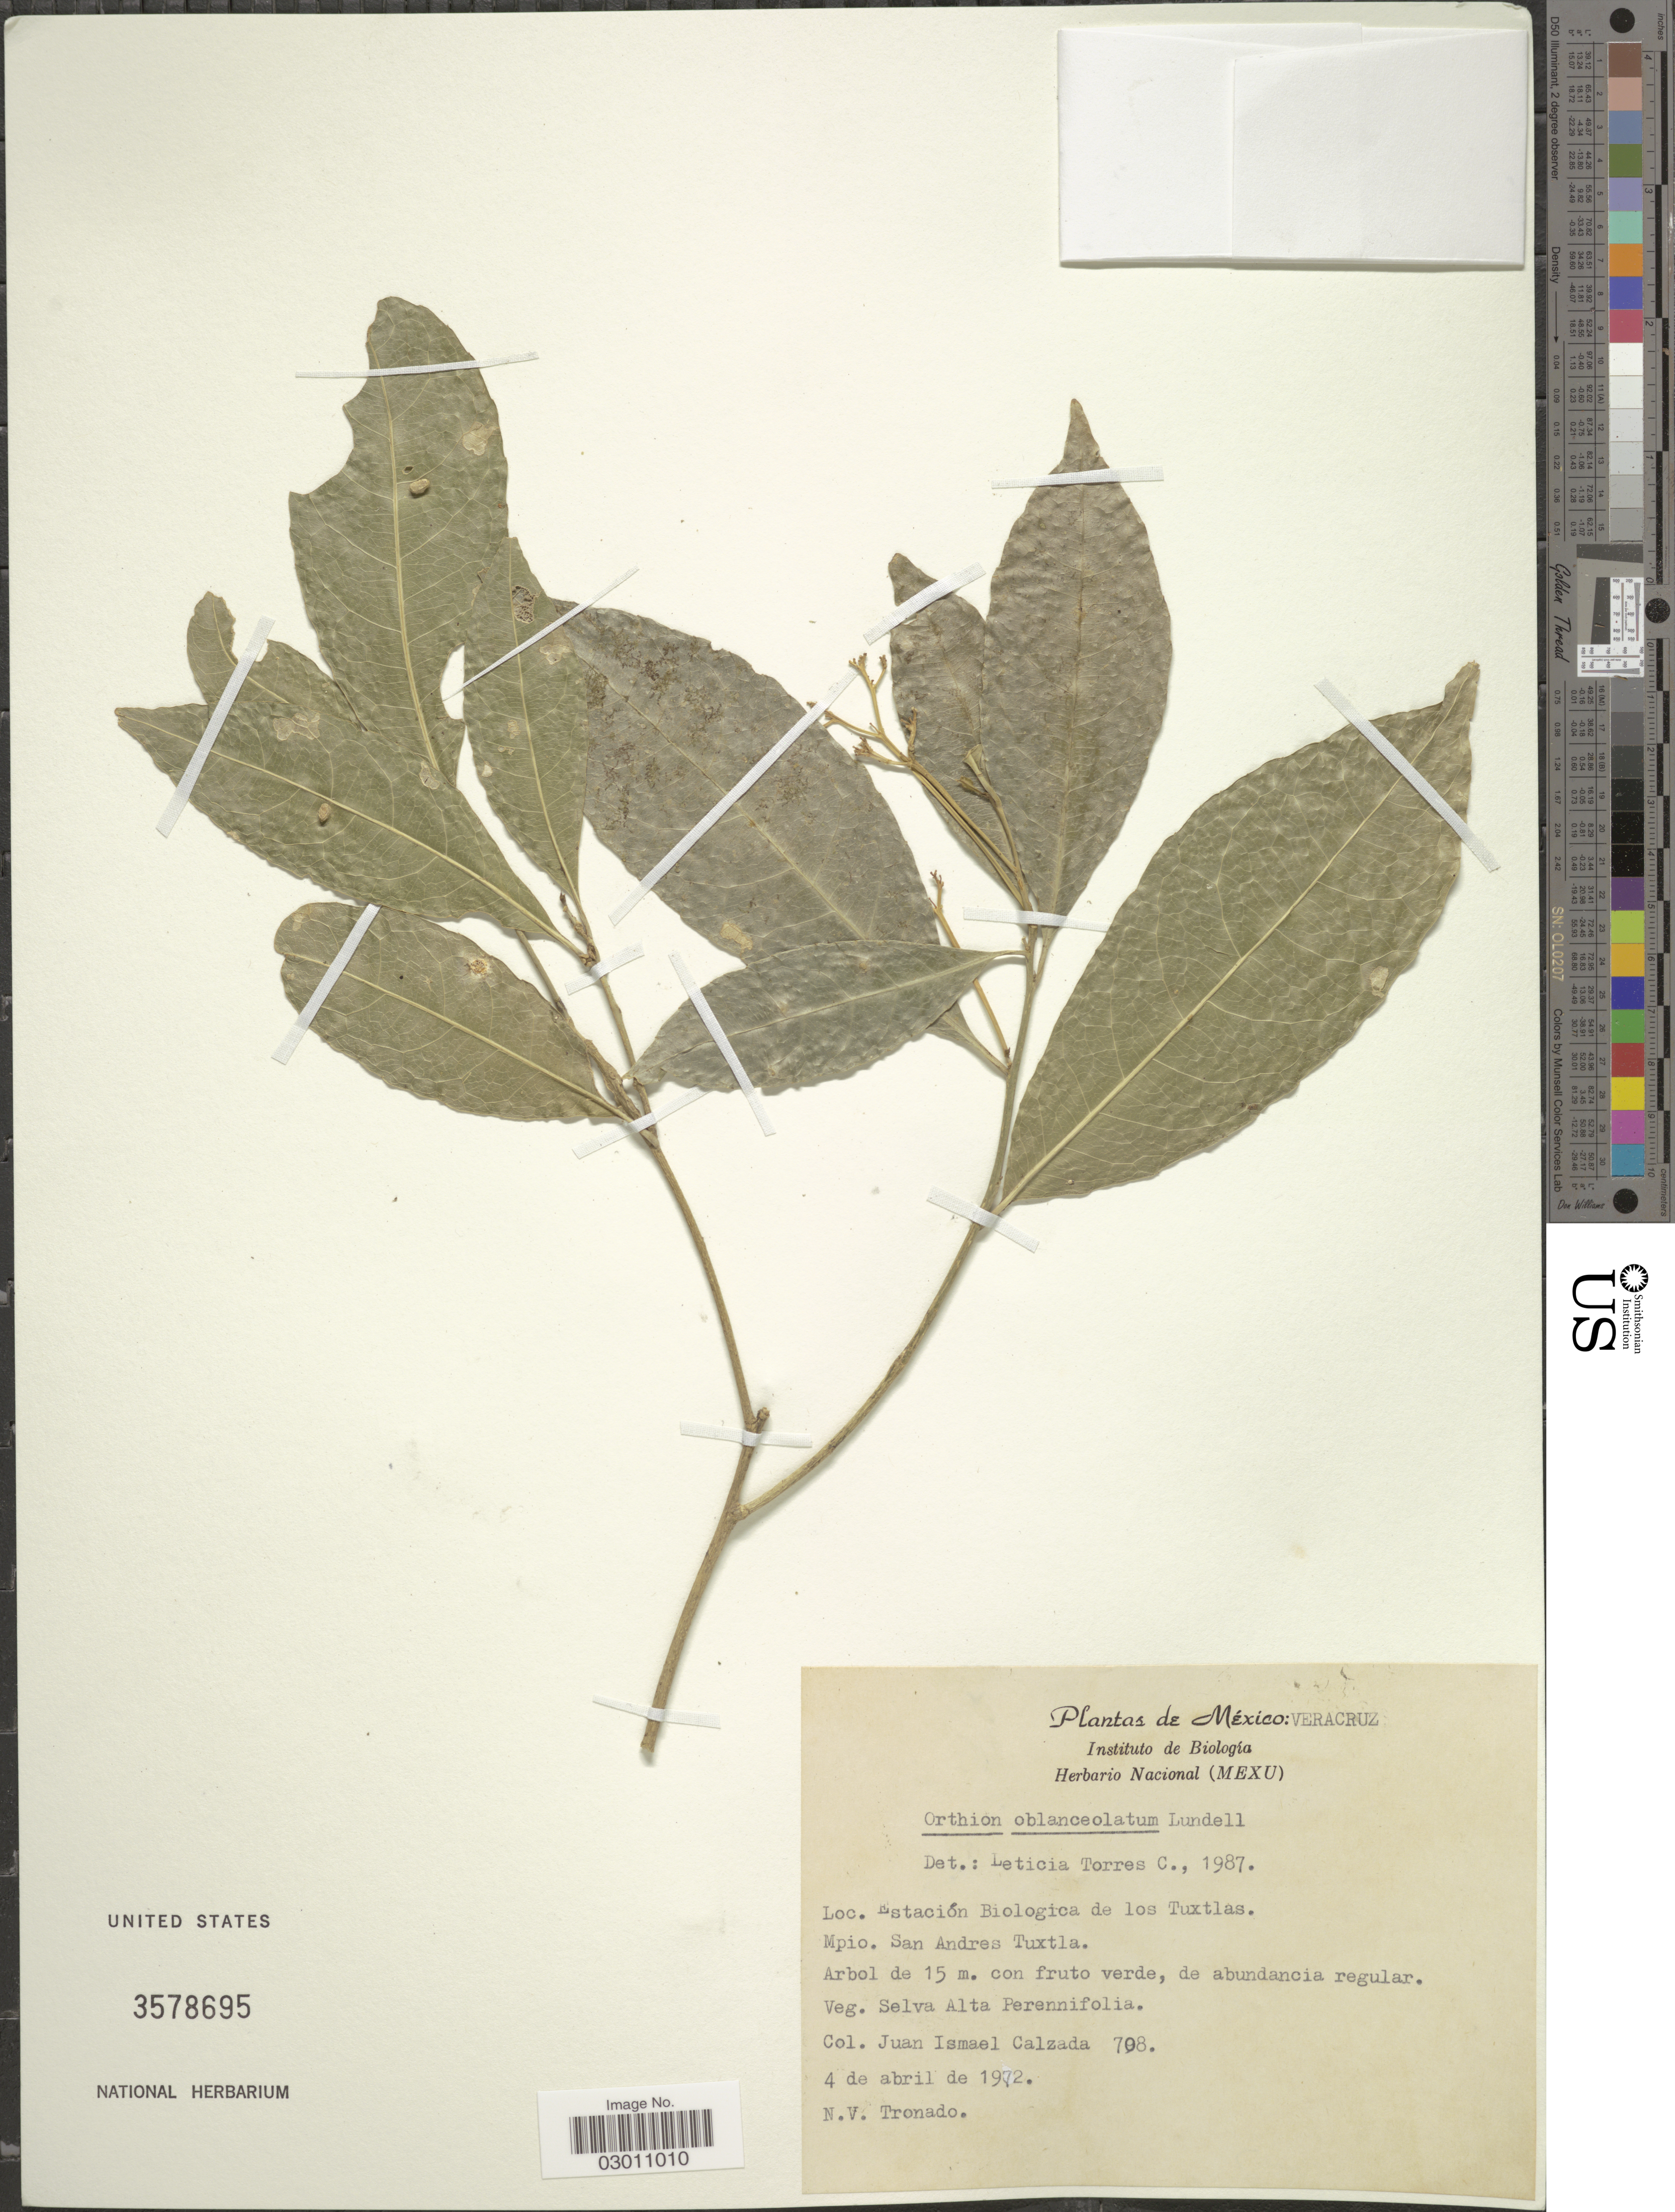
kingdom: Plantae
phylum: Tracheophyta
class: Magnoliopsida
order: Malpighiales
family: Violaceae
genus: Orthion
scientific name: Orthion oblanceolatum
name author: Lundell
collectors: J. I. Calzada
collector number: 708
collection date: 1972-04-04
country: Mexico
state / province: Veracruz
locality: Veracruz. Estación Biologica de los Tuxtlas. Mpio. San Andres Tuxtla.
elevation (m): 15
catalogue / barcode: US 3578695